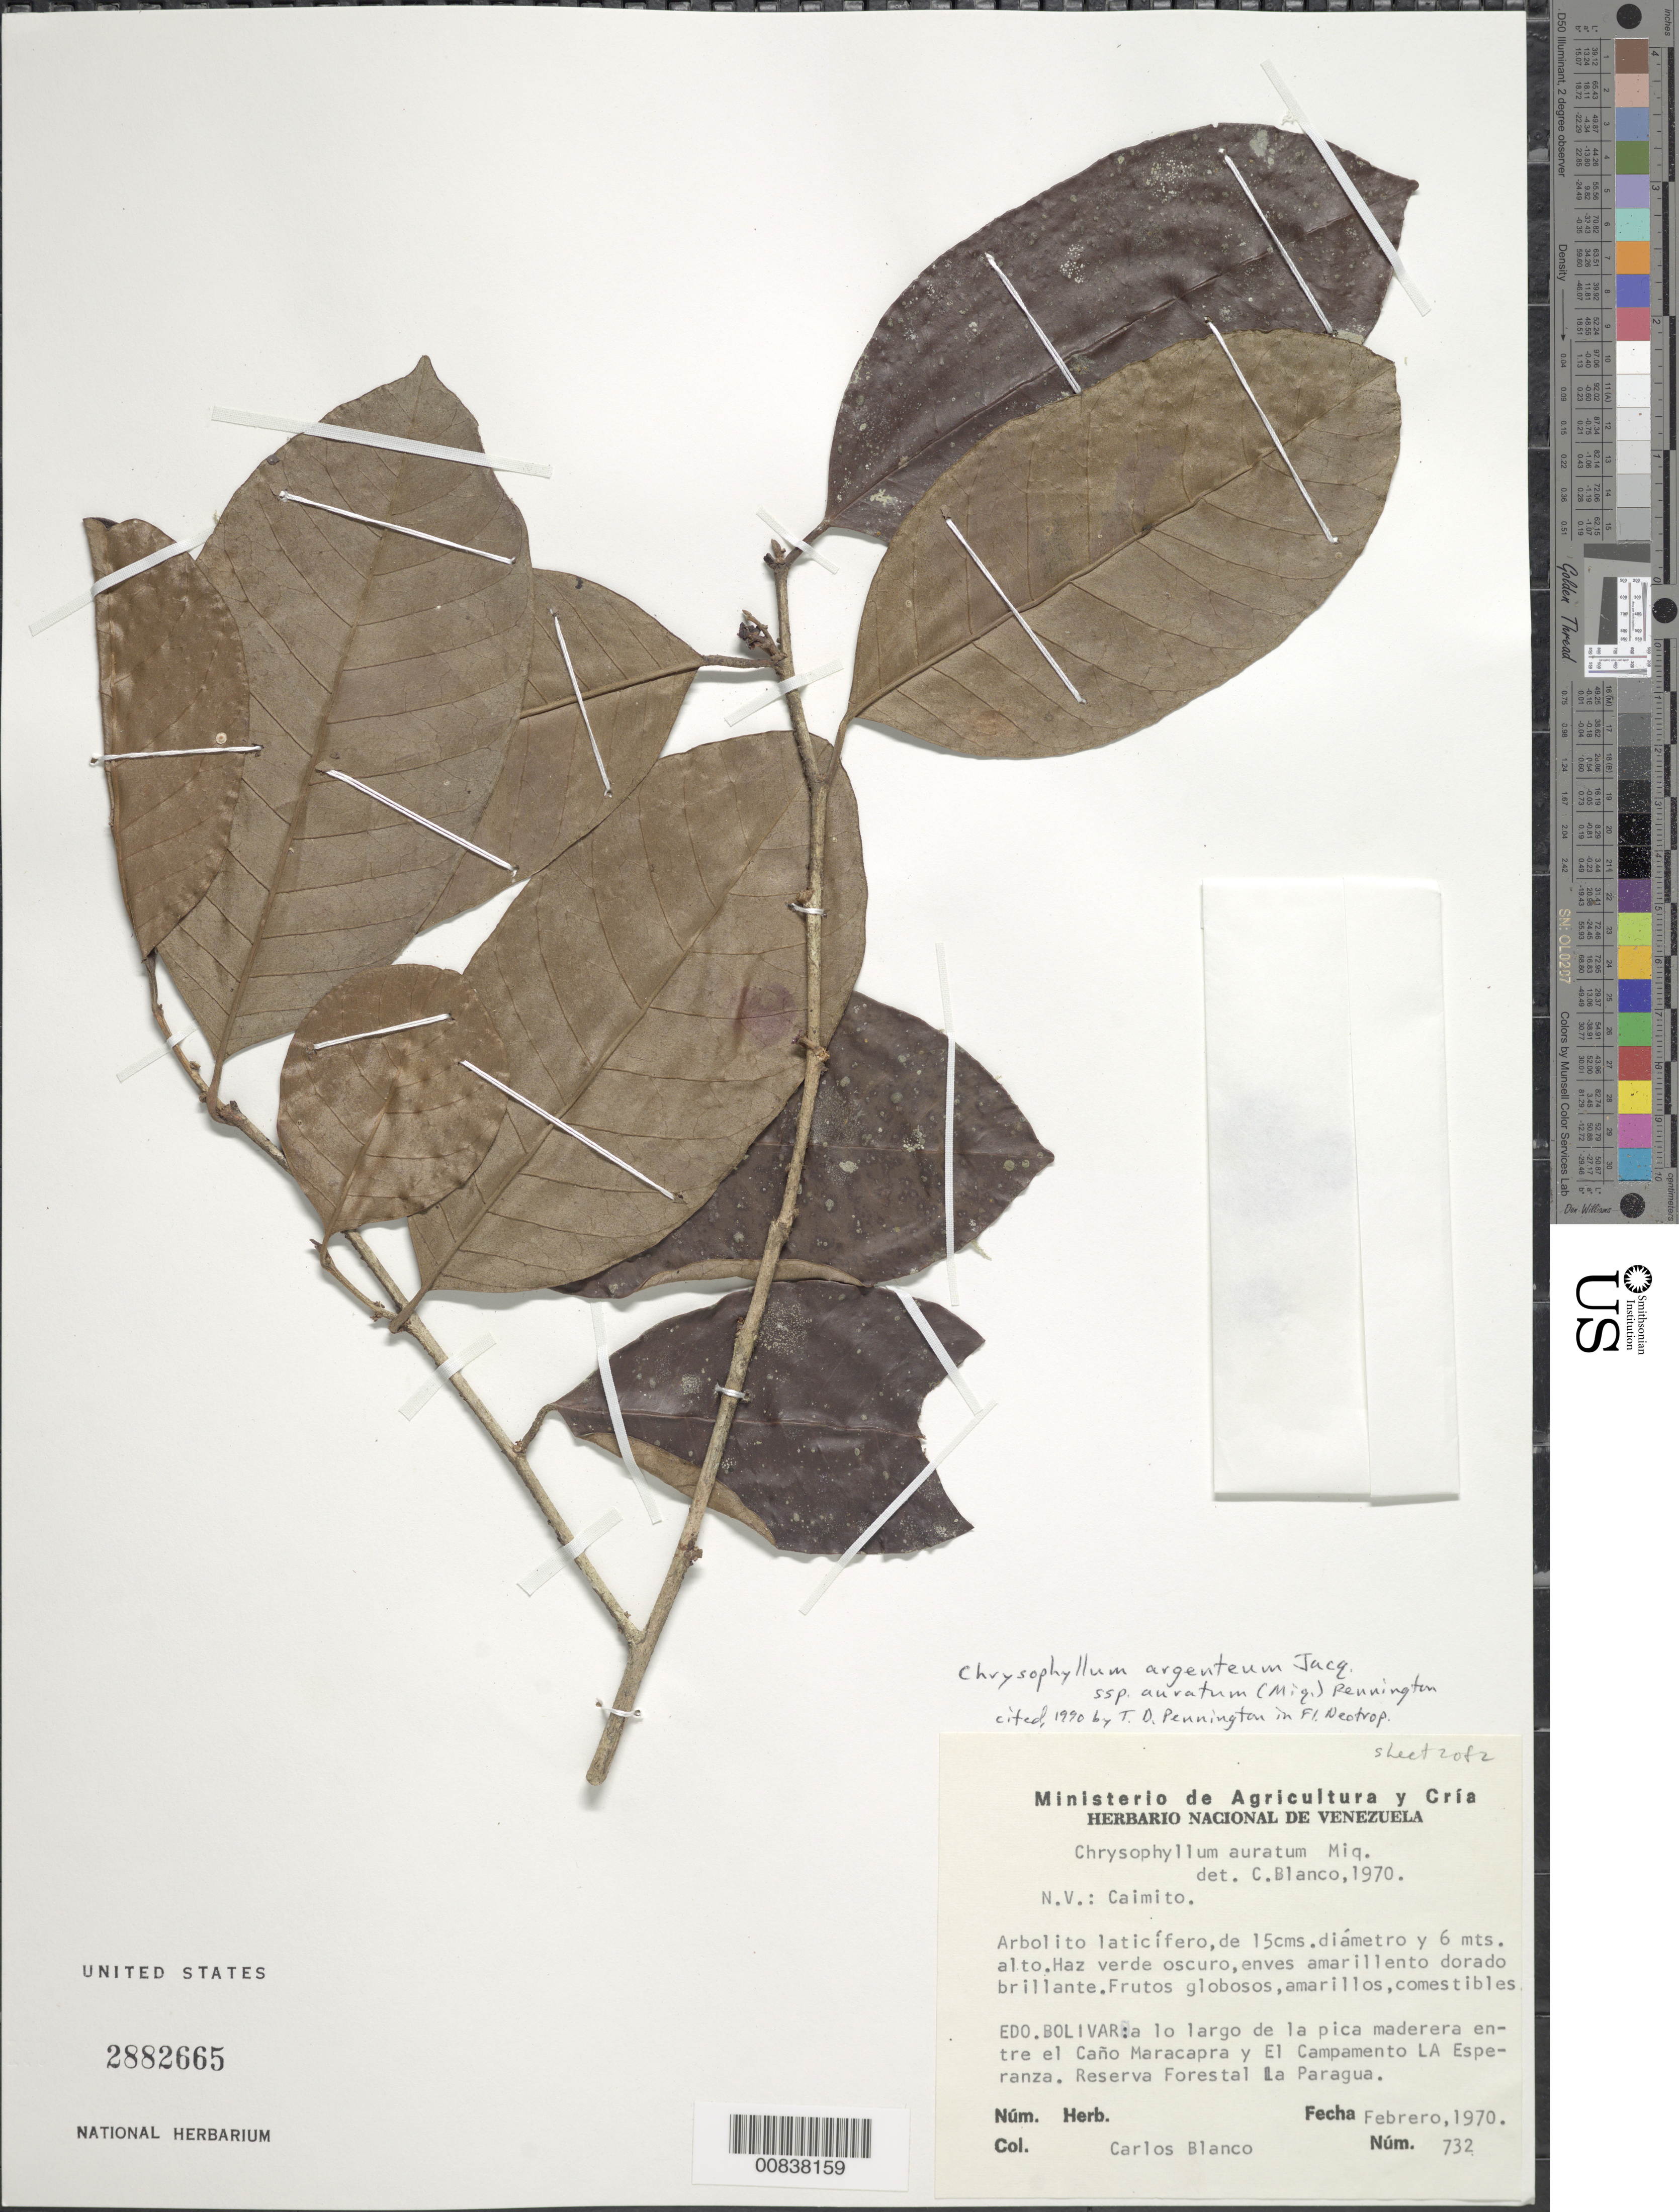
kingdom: Plantae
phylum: Tracheophyta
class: Magnoliopsida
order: Ericales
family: Sapotaceae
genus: Chrysophyllum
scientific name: Chrysophyllum argenteum subsp. auratum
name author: (Miq.) T.D. Penn.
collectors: C. Blanco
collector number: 732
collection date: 1970-02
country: Venezuela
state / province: Bolivar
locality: A lo largo de la pica maderera entre el Cano Maracapra y El Campamento LA Esperanza, Reserva Forestal La Paragua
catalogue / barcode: US 2882665